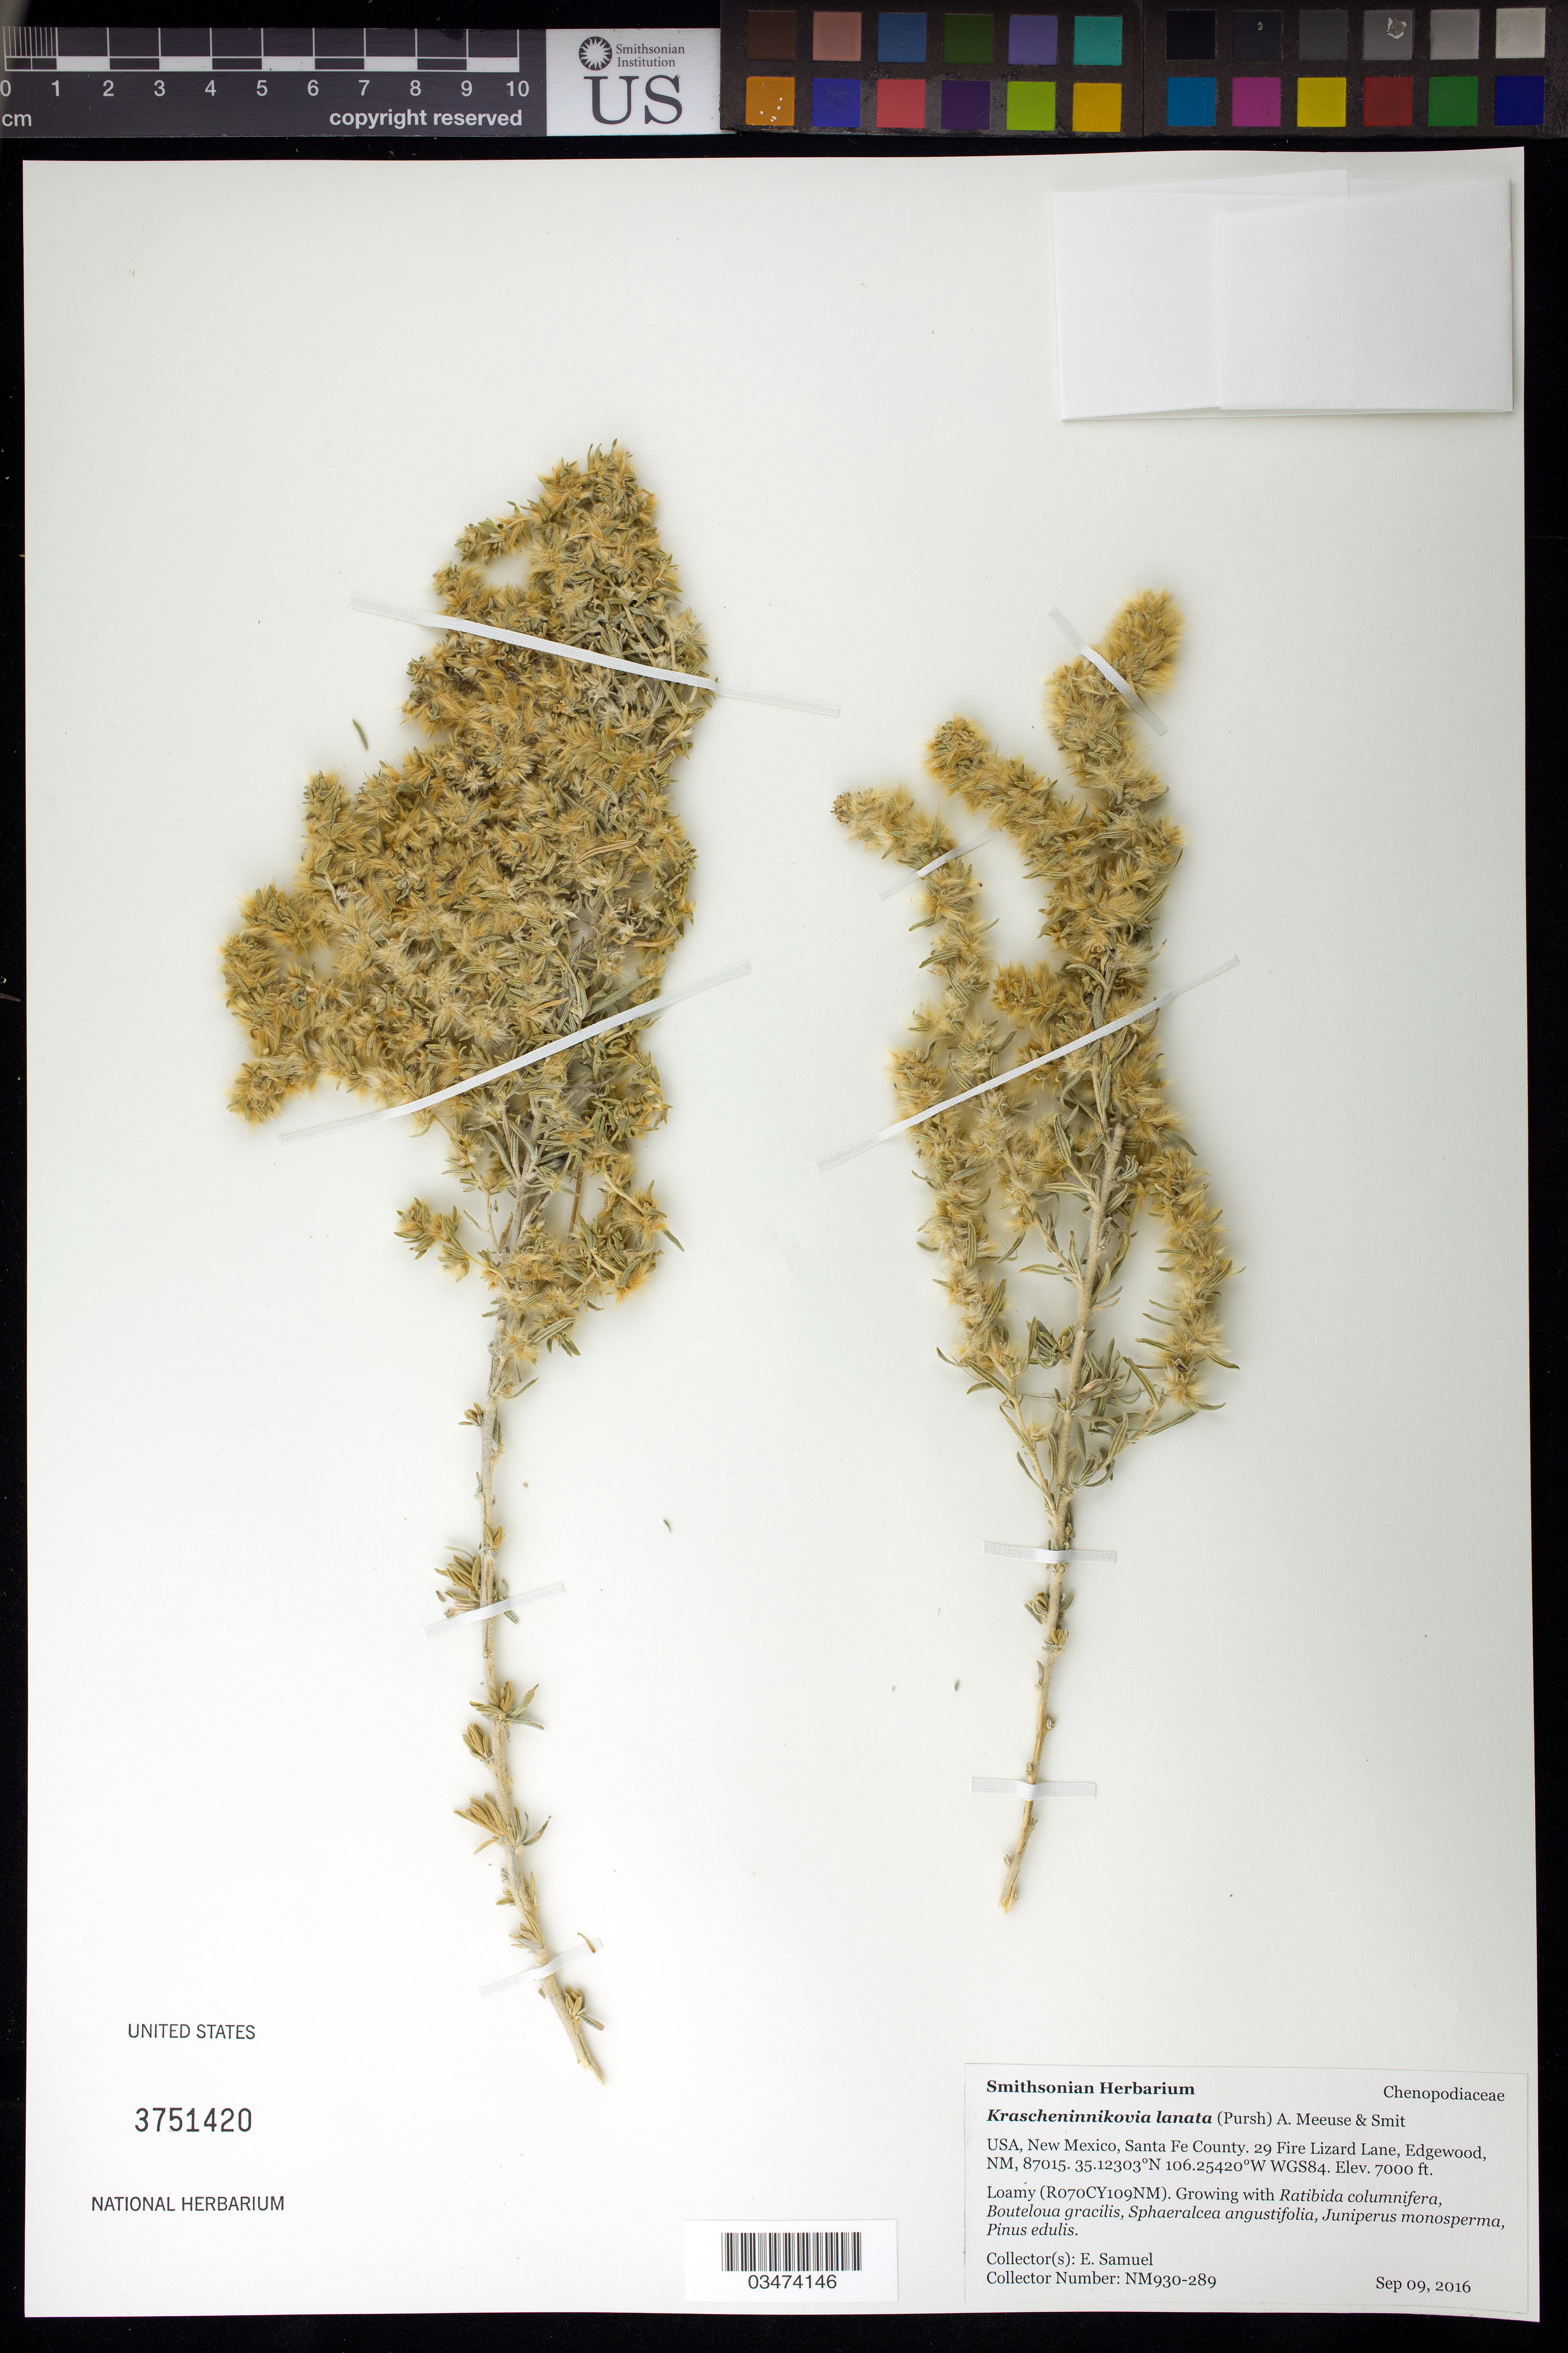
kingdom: Plantae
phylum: Tracheophyta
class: Magnoliopsida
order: Caryophyllales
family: Amaranthaceae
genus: Krascheninnikovia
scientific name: Krascheninnikovia lanata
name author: (Pursh) A. Meeuse & A.Smit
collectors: E. Samuel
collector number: NM930-289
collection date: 2016-09-09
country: United States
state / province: New Mexico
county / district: Santa Fe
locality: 29 Fire Lizard Lane, Edgewood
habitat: Loamy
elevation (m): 2134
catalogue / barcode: US 3751420